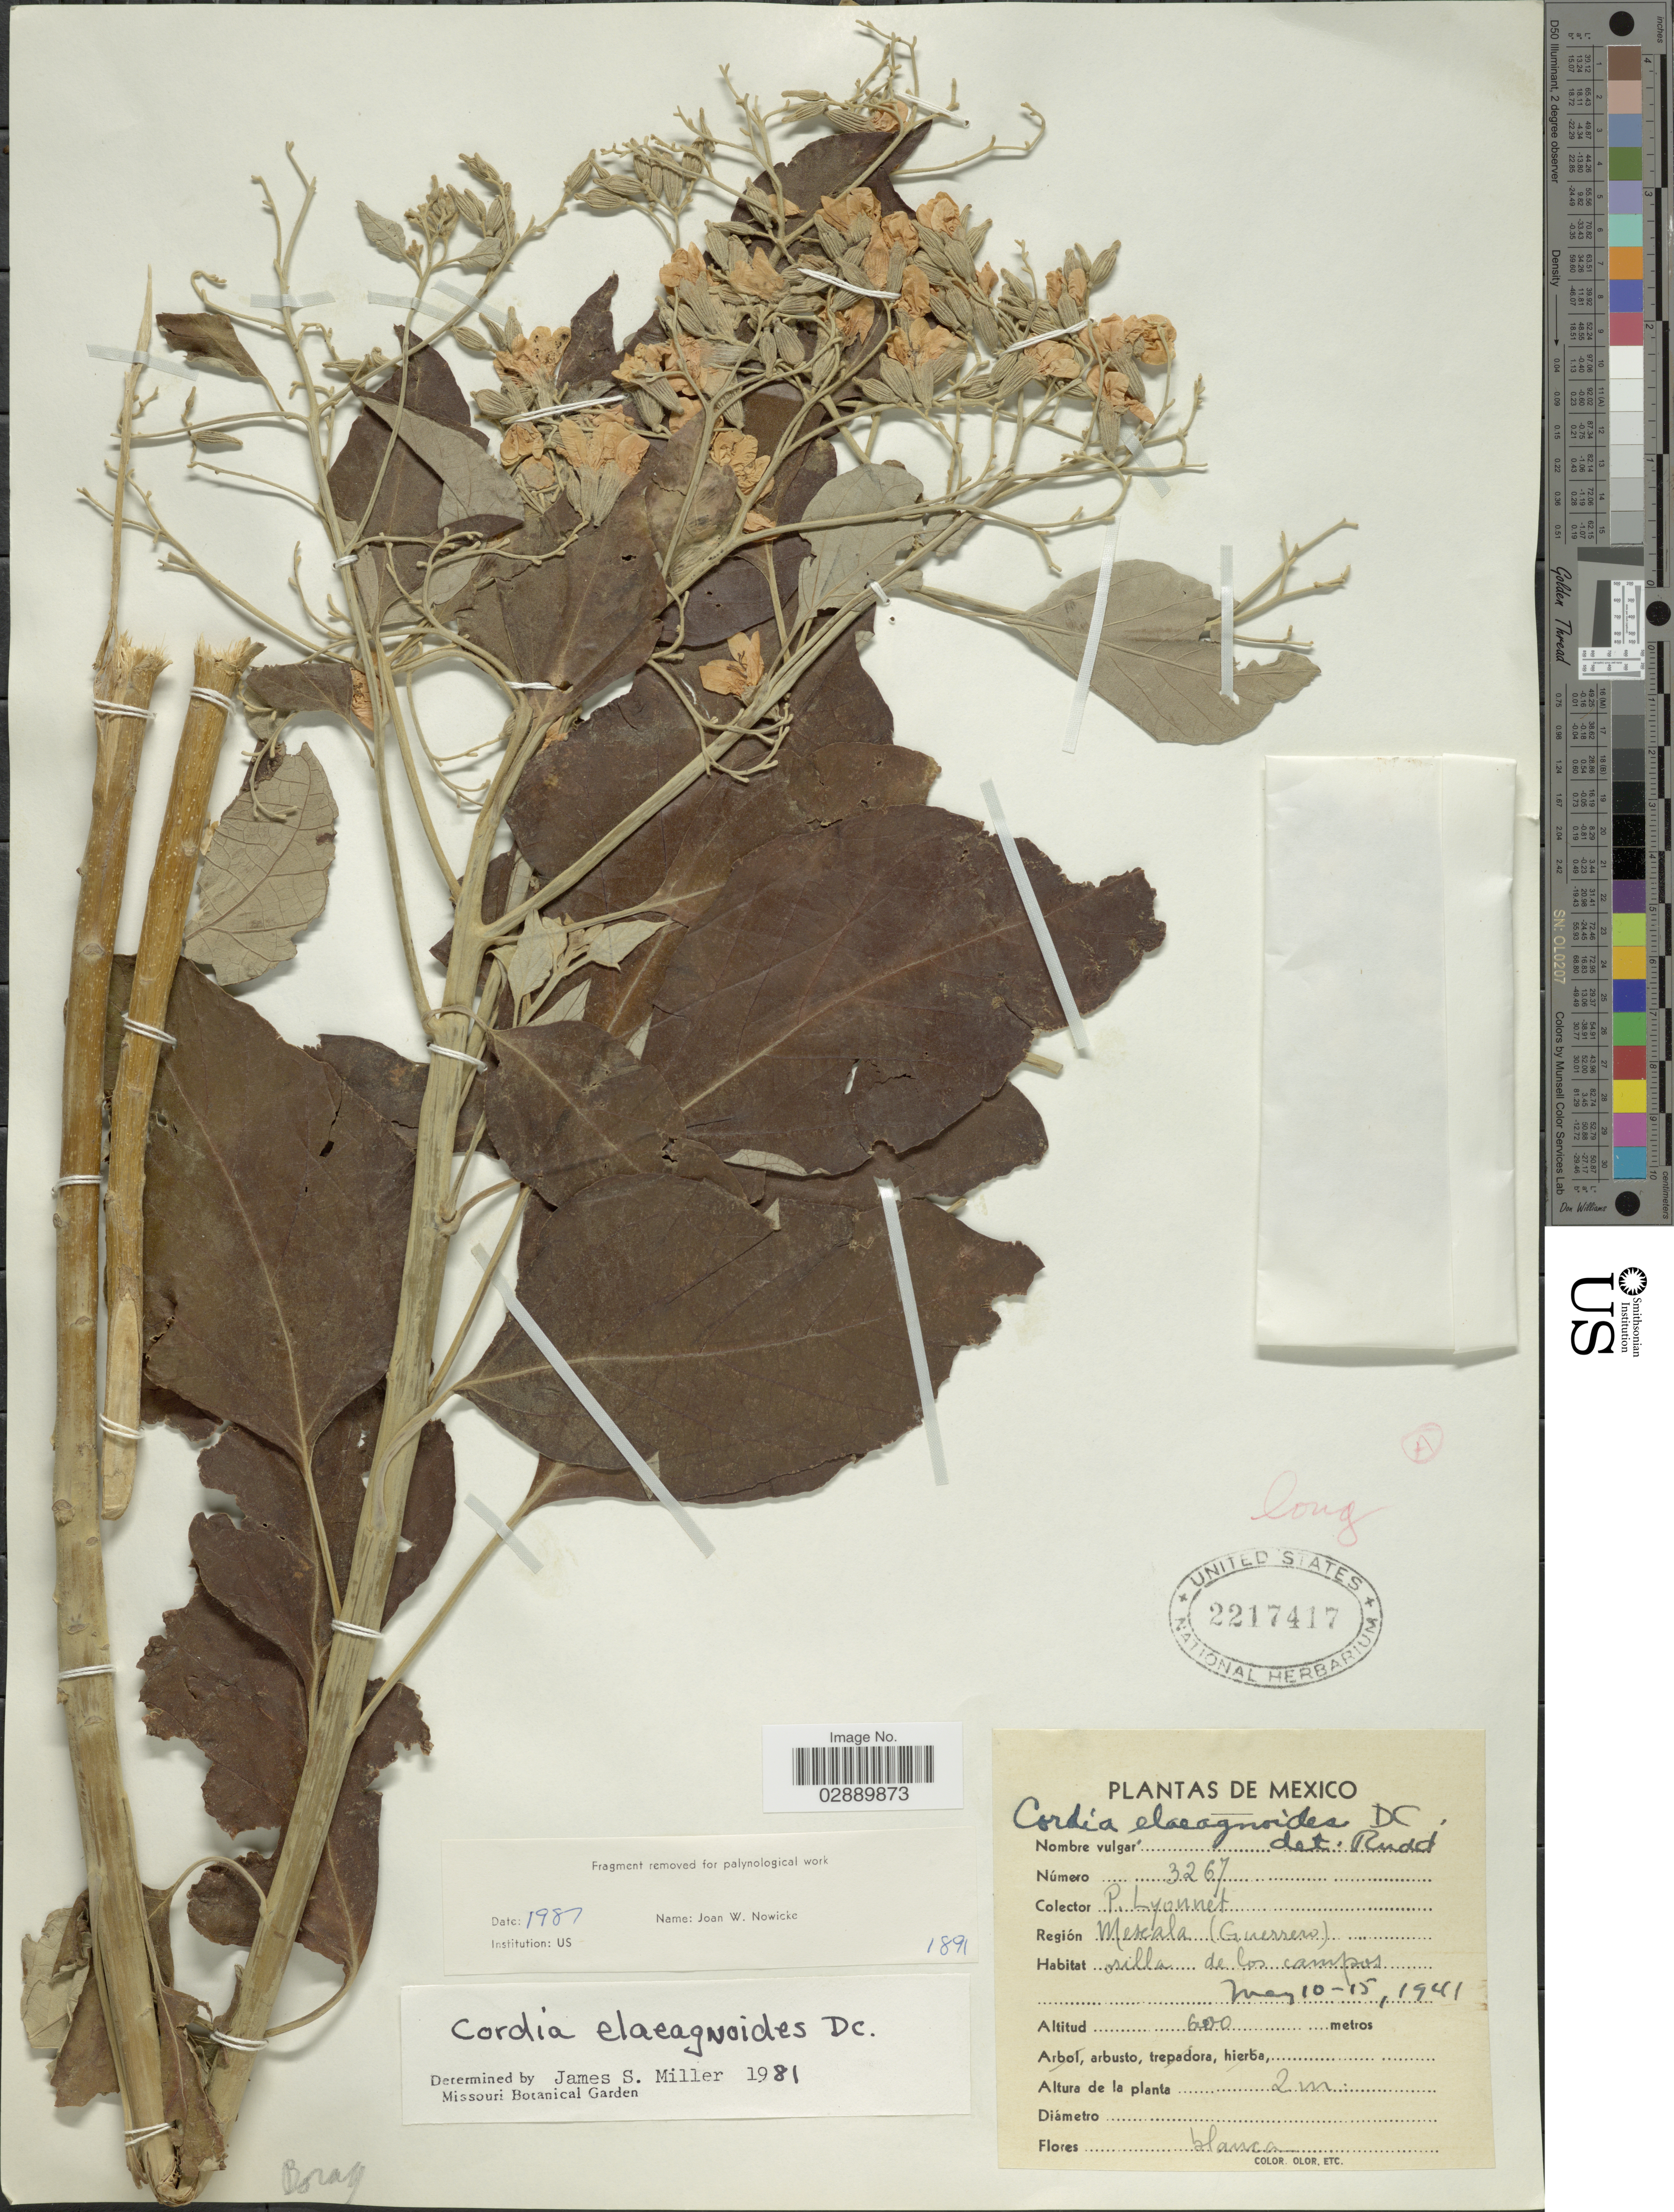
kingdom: Plantae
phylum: Tracheophyta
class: Magnoliopsida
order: Boraginales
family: Cordiaceae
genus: Cordia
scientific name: Cordia elaeagnoides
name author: A. DC.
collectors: P. Lyonnet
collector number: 3267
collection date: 1941-05-10/1941-05-15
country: Mexico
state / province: Guerrero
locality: Mexcala.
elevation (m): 600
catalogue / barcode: US 2217417